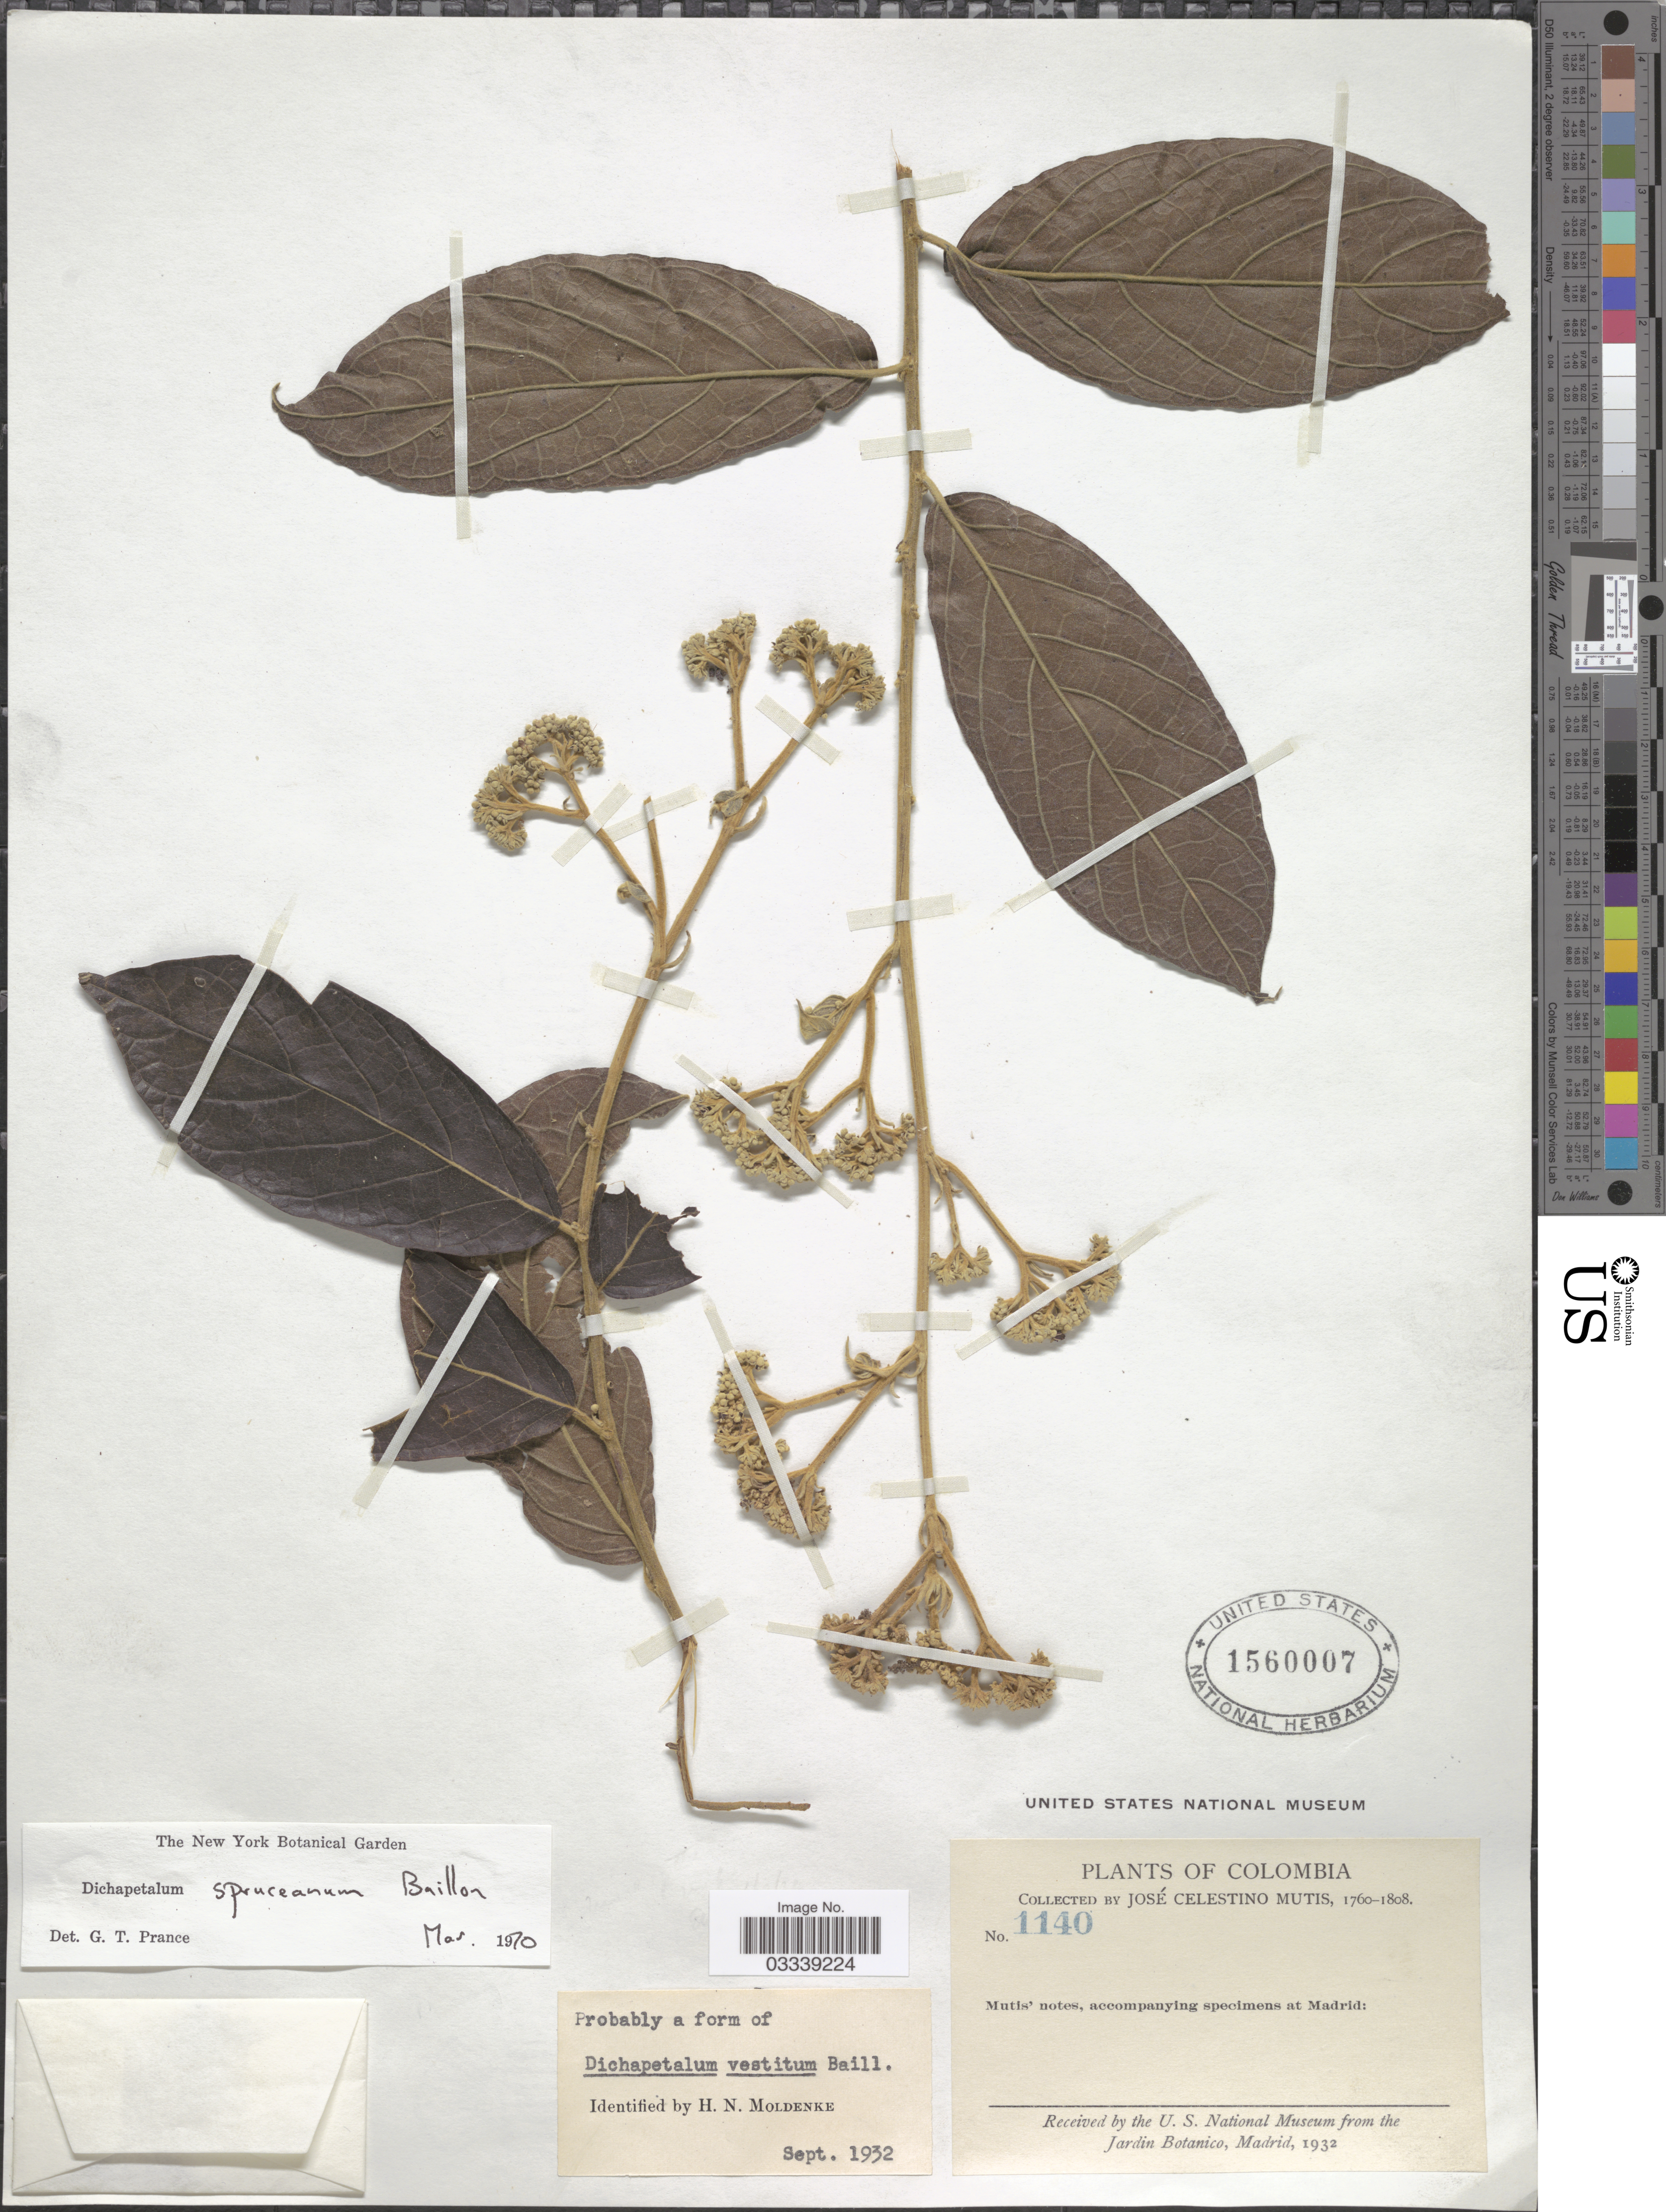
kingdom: Plantae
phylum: Tracheophyta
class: Magnoliopsida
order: Malpighiales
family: Dichapetalaceae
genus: Dichapetalum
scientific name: Dichapetalum spruceanum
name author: Baill.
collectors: J. C. B. Mutis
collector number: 1140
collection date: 1760/1808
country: Colombia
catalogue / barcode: US 1560007